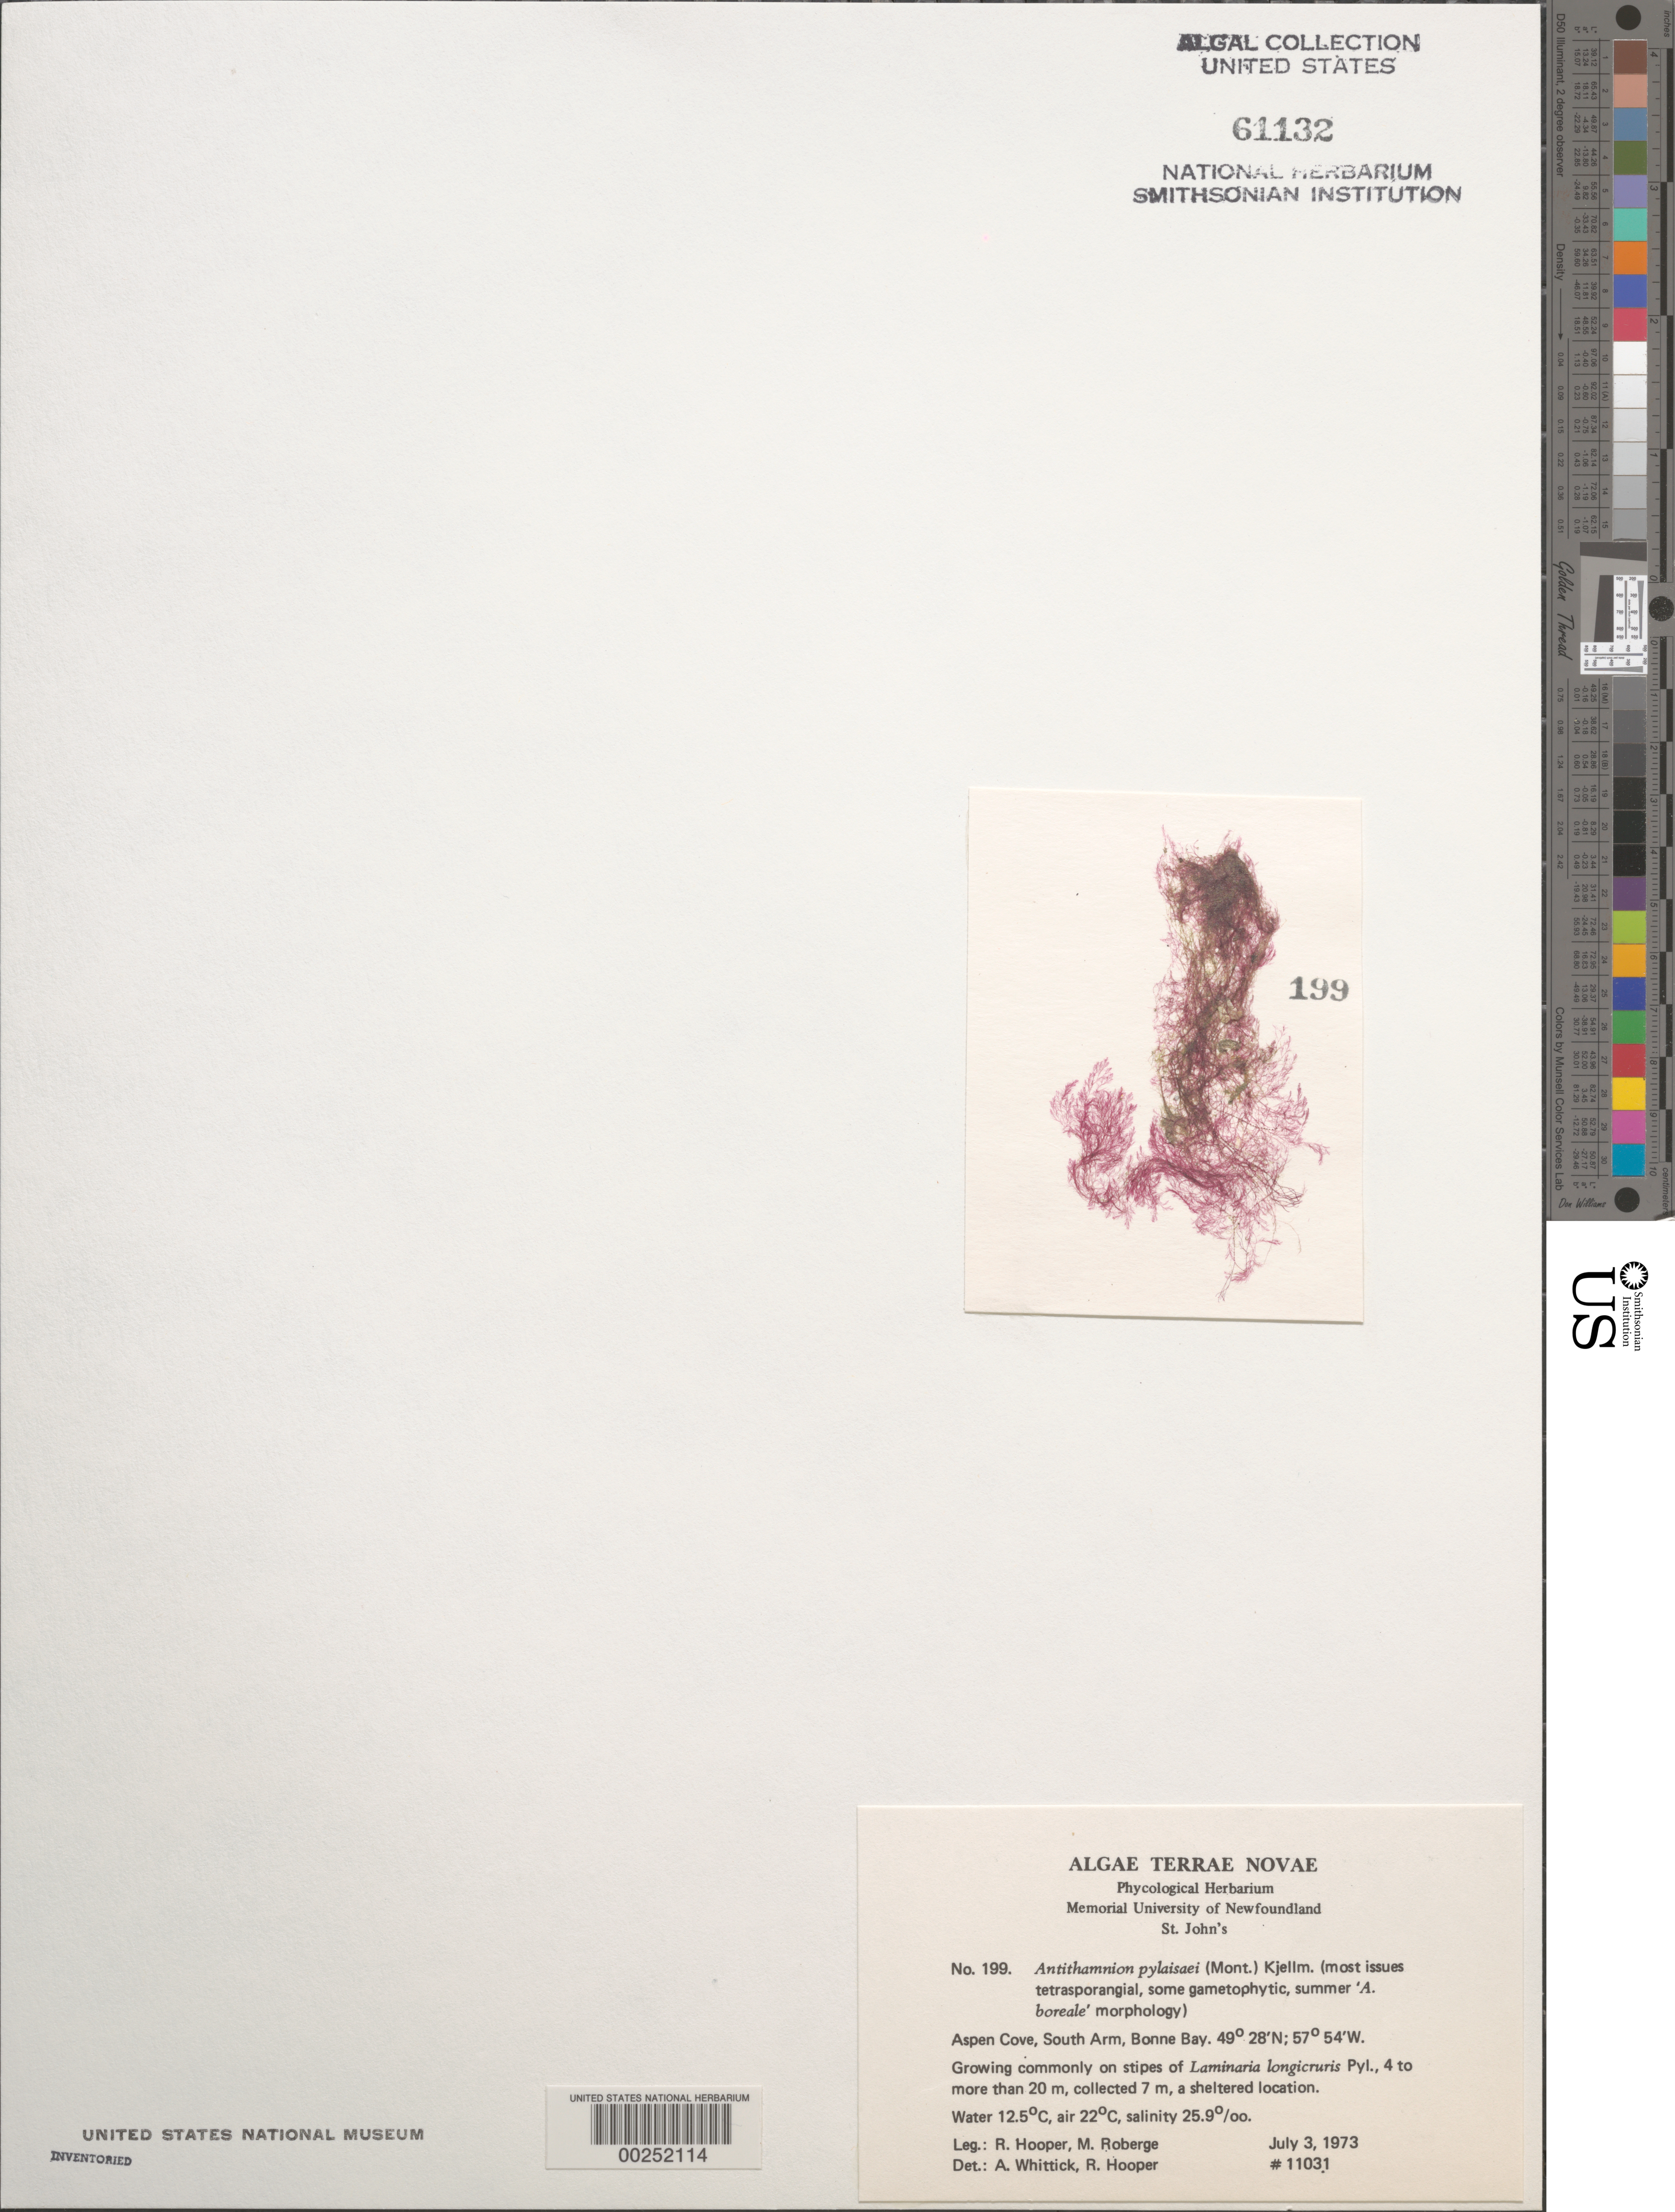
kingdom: Plantae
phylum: Rhodophyta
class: Florideophyceae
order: Ceramiales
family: Ceramiaceae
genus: Scagelia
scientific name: Scagelia pylaisaei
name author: (Montagne) M.J. Wynne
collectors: R. G. Hooper & M. Roberge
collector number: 11031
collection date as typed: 03 Jul 1973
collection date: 1973-07-03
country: Canada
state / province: Newfoundland and Labrador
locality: Aspen Cove, South Arm, Bonne Bay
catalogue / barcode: US 61132